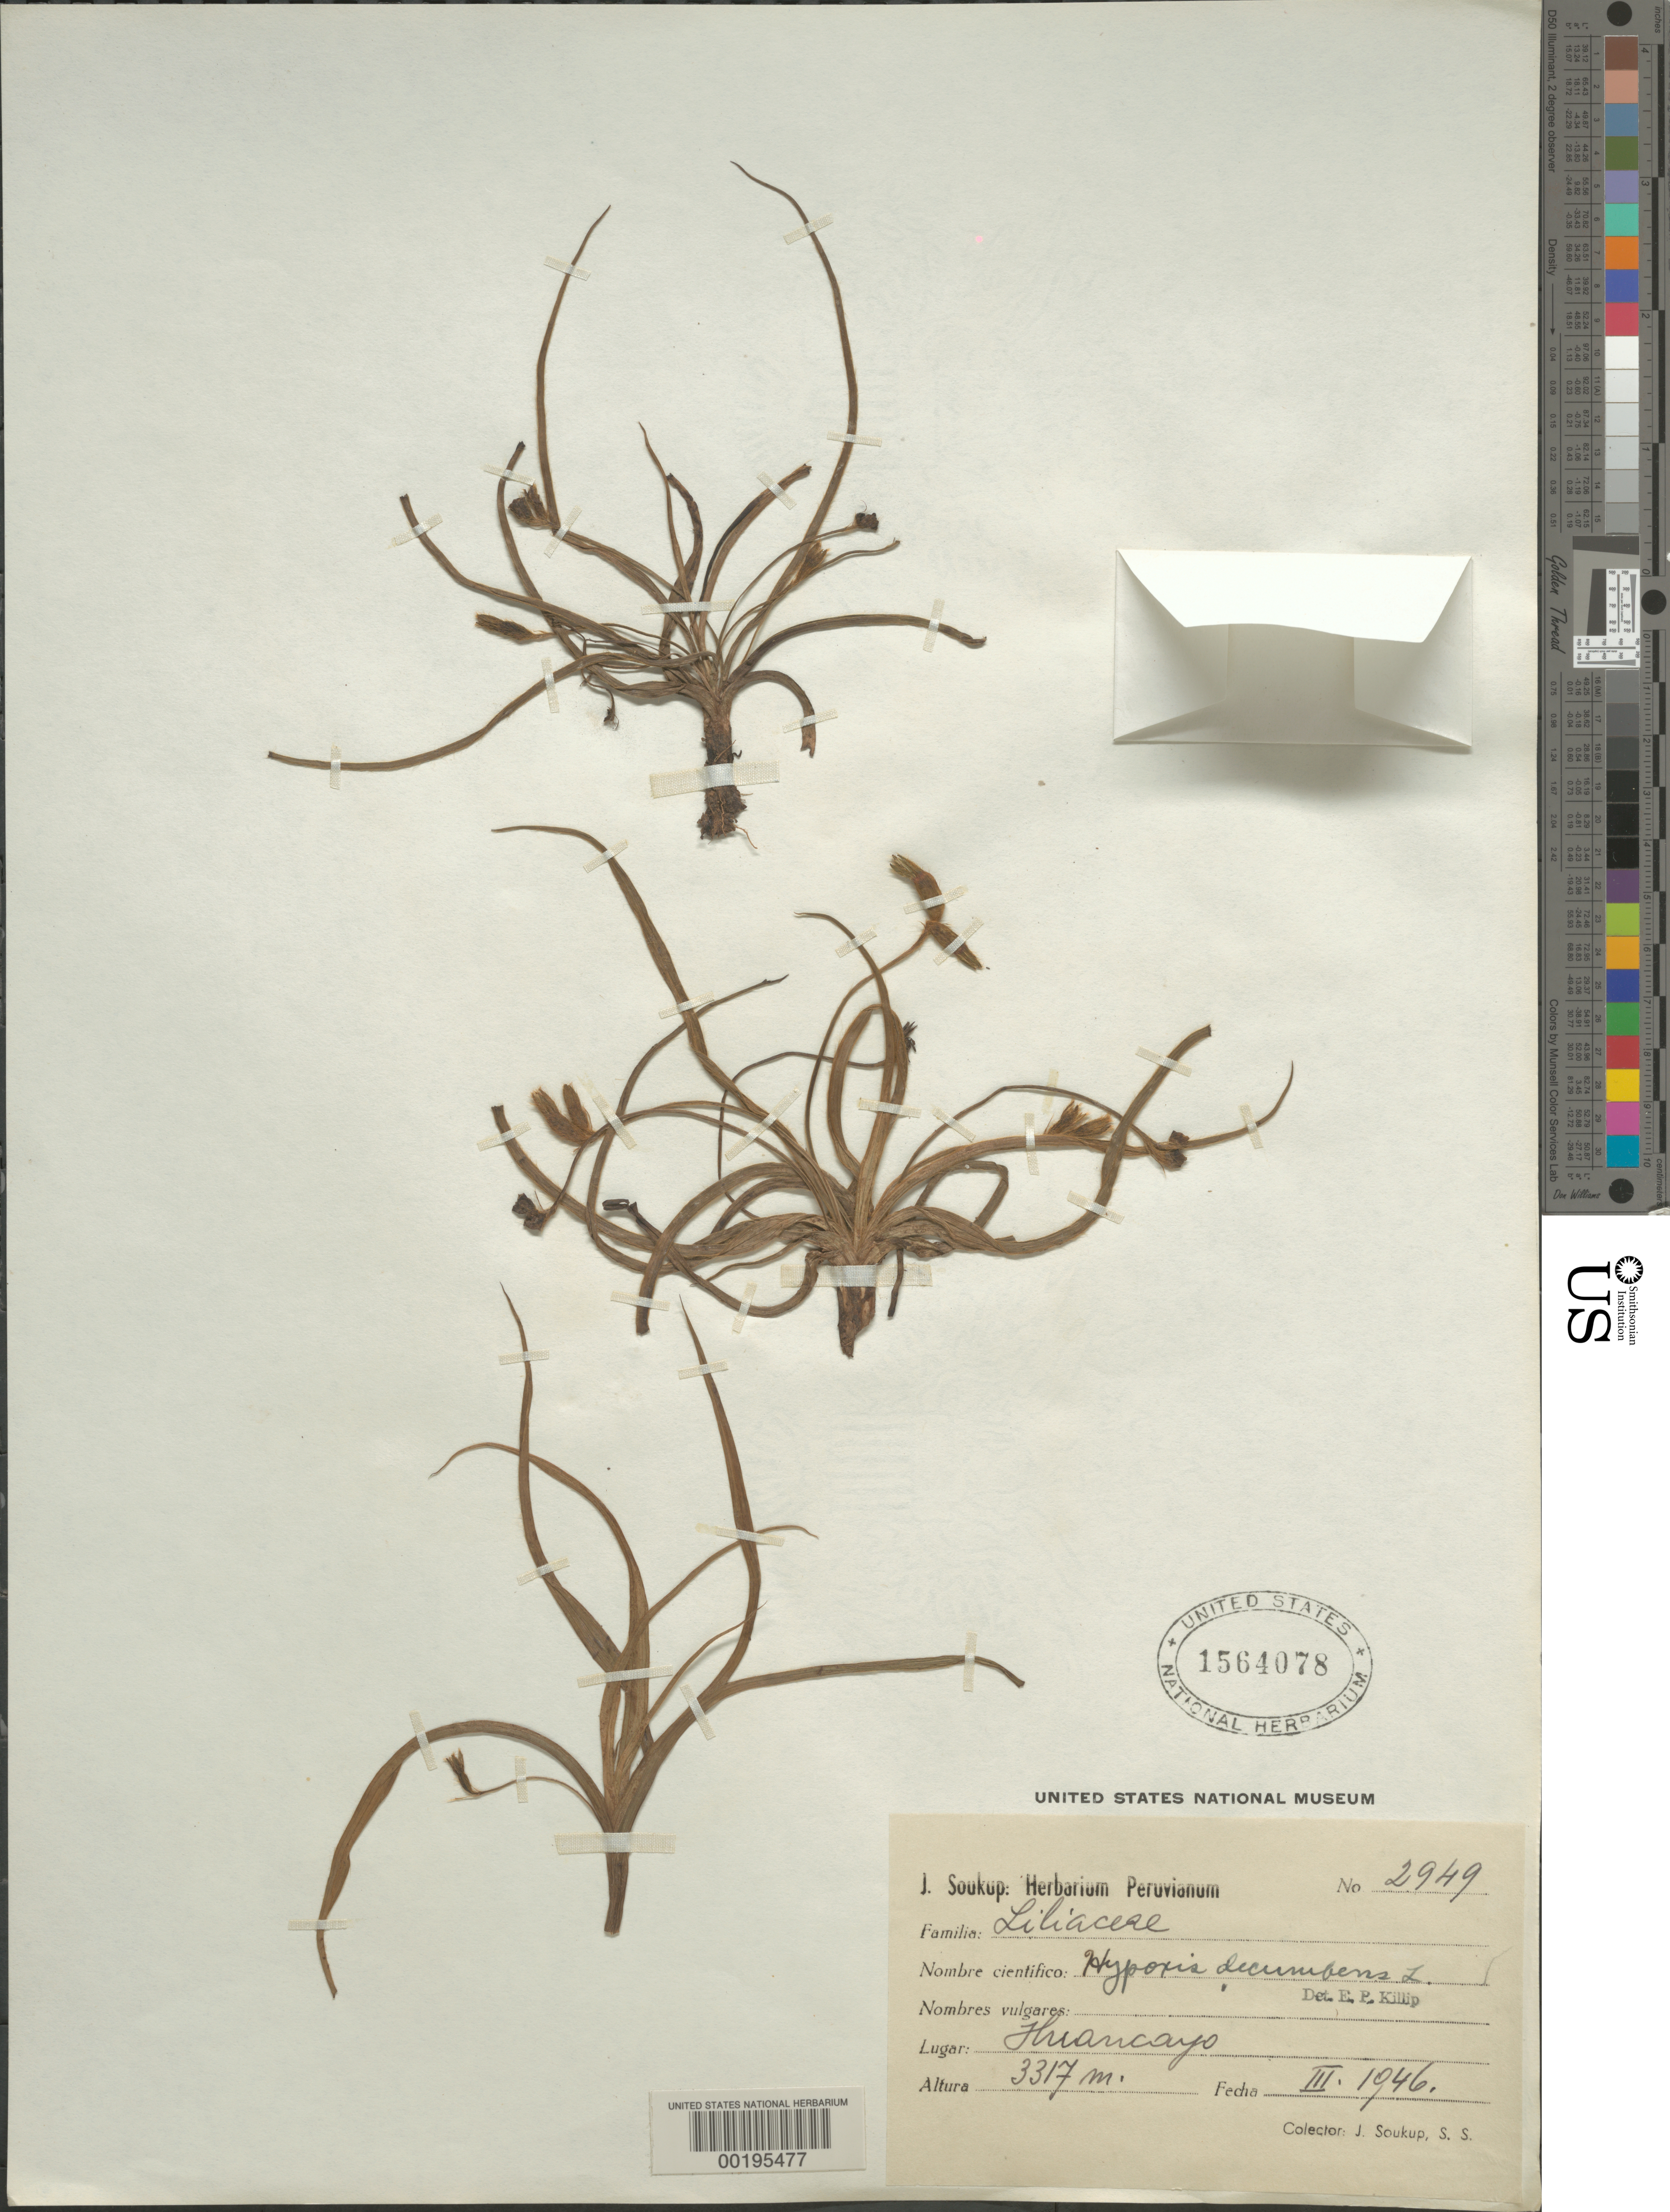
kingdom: Plantae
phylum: Tracheophyta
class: Liliopsida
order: Asparagales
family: Hypoxidaceae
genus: Hypoxis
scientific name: Hypoxis decumbens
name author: L.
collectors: J. J. Soukup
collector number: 2949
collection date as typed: Mar 1946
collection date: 1946-03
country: Peru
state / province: Junín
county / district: Huancayo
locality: Huancayo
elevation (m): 3317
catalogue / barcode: US 1564078